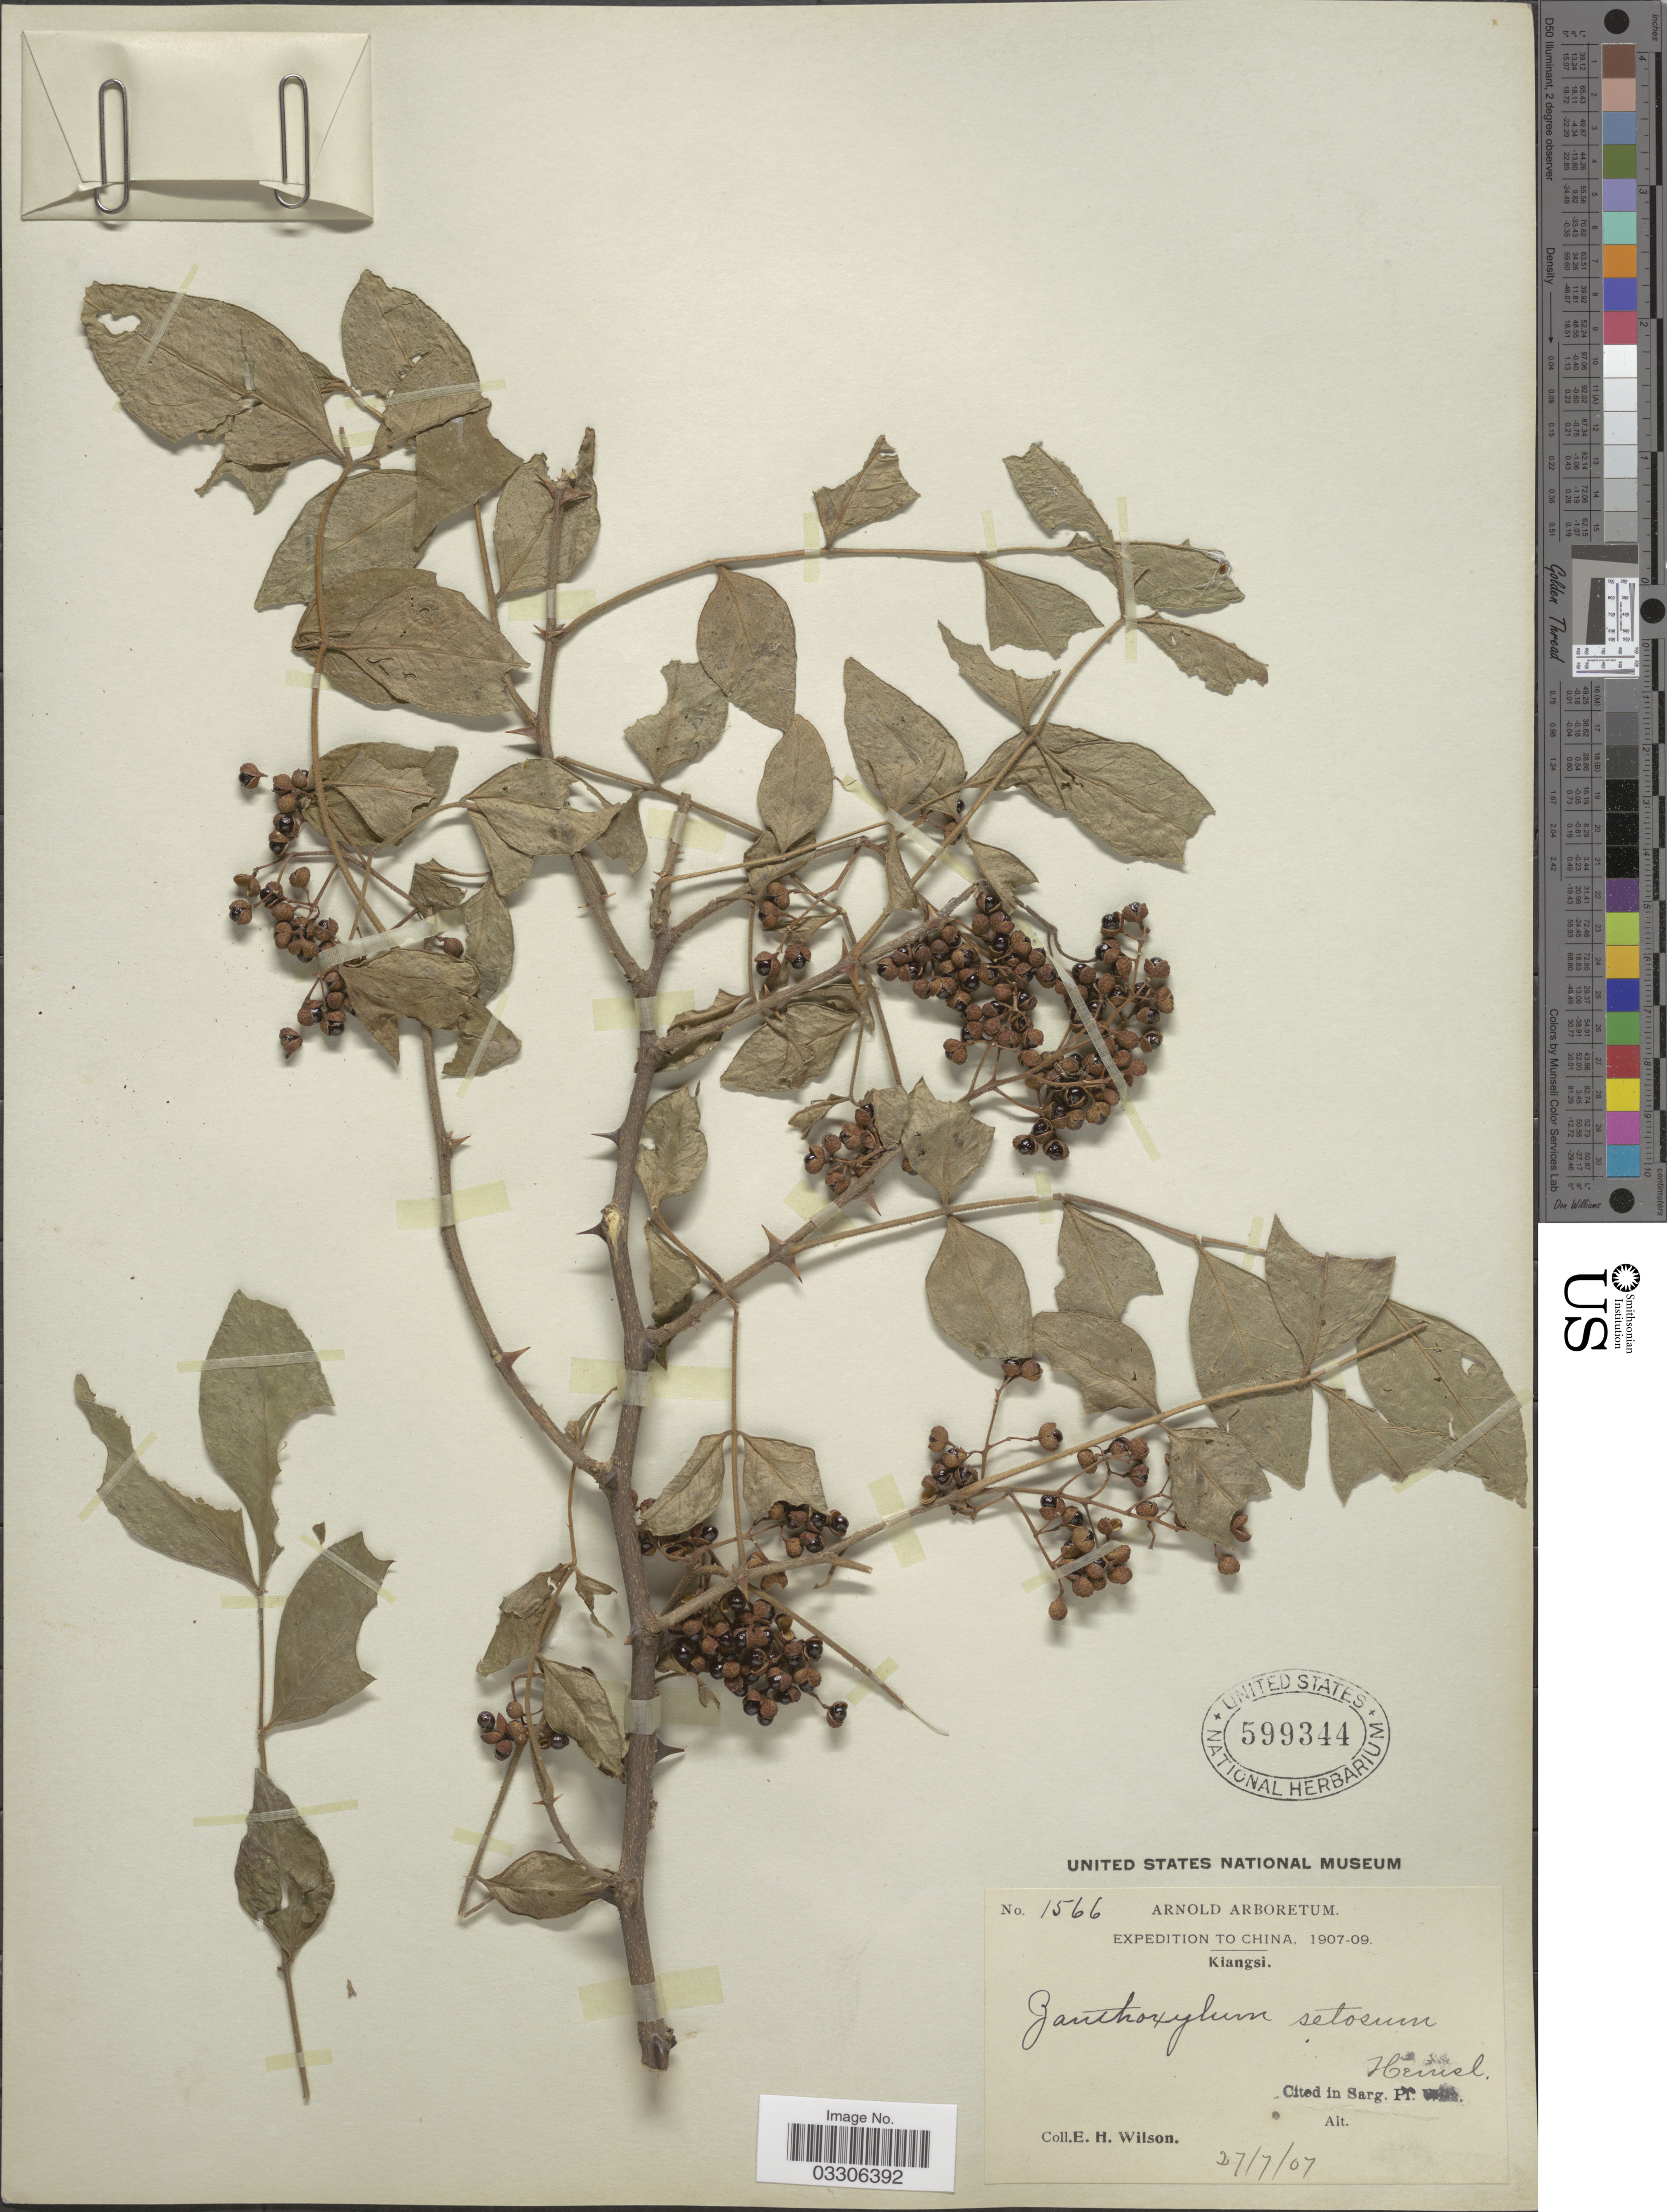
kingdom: Plantae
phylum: Tracheophyta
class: Magnoliopsida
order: Sapindales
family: Rutaceae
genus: Zanthoxylum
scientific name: Zanthoxylum setosum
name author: Hemsl.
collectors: E. Wilson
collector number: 1566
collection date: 1907-07-27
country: China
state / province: Jiangxi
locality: Kiangsi.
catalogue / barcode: US 599344